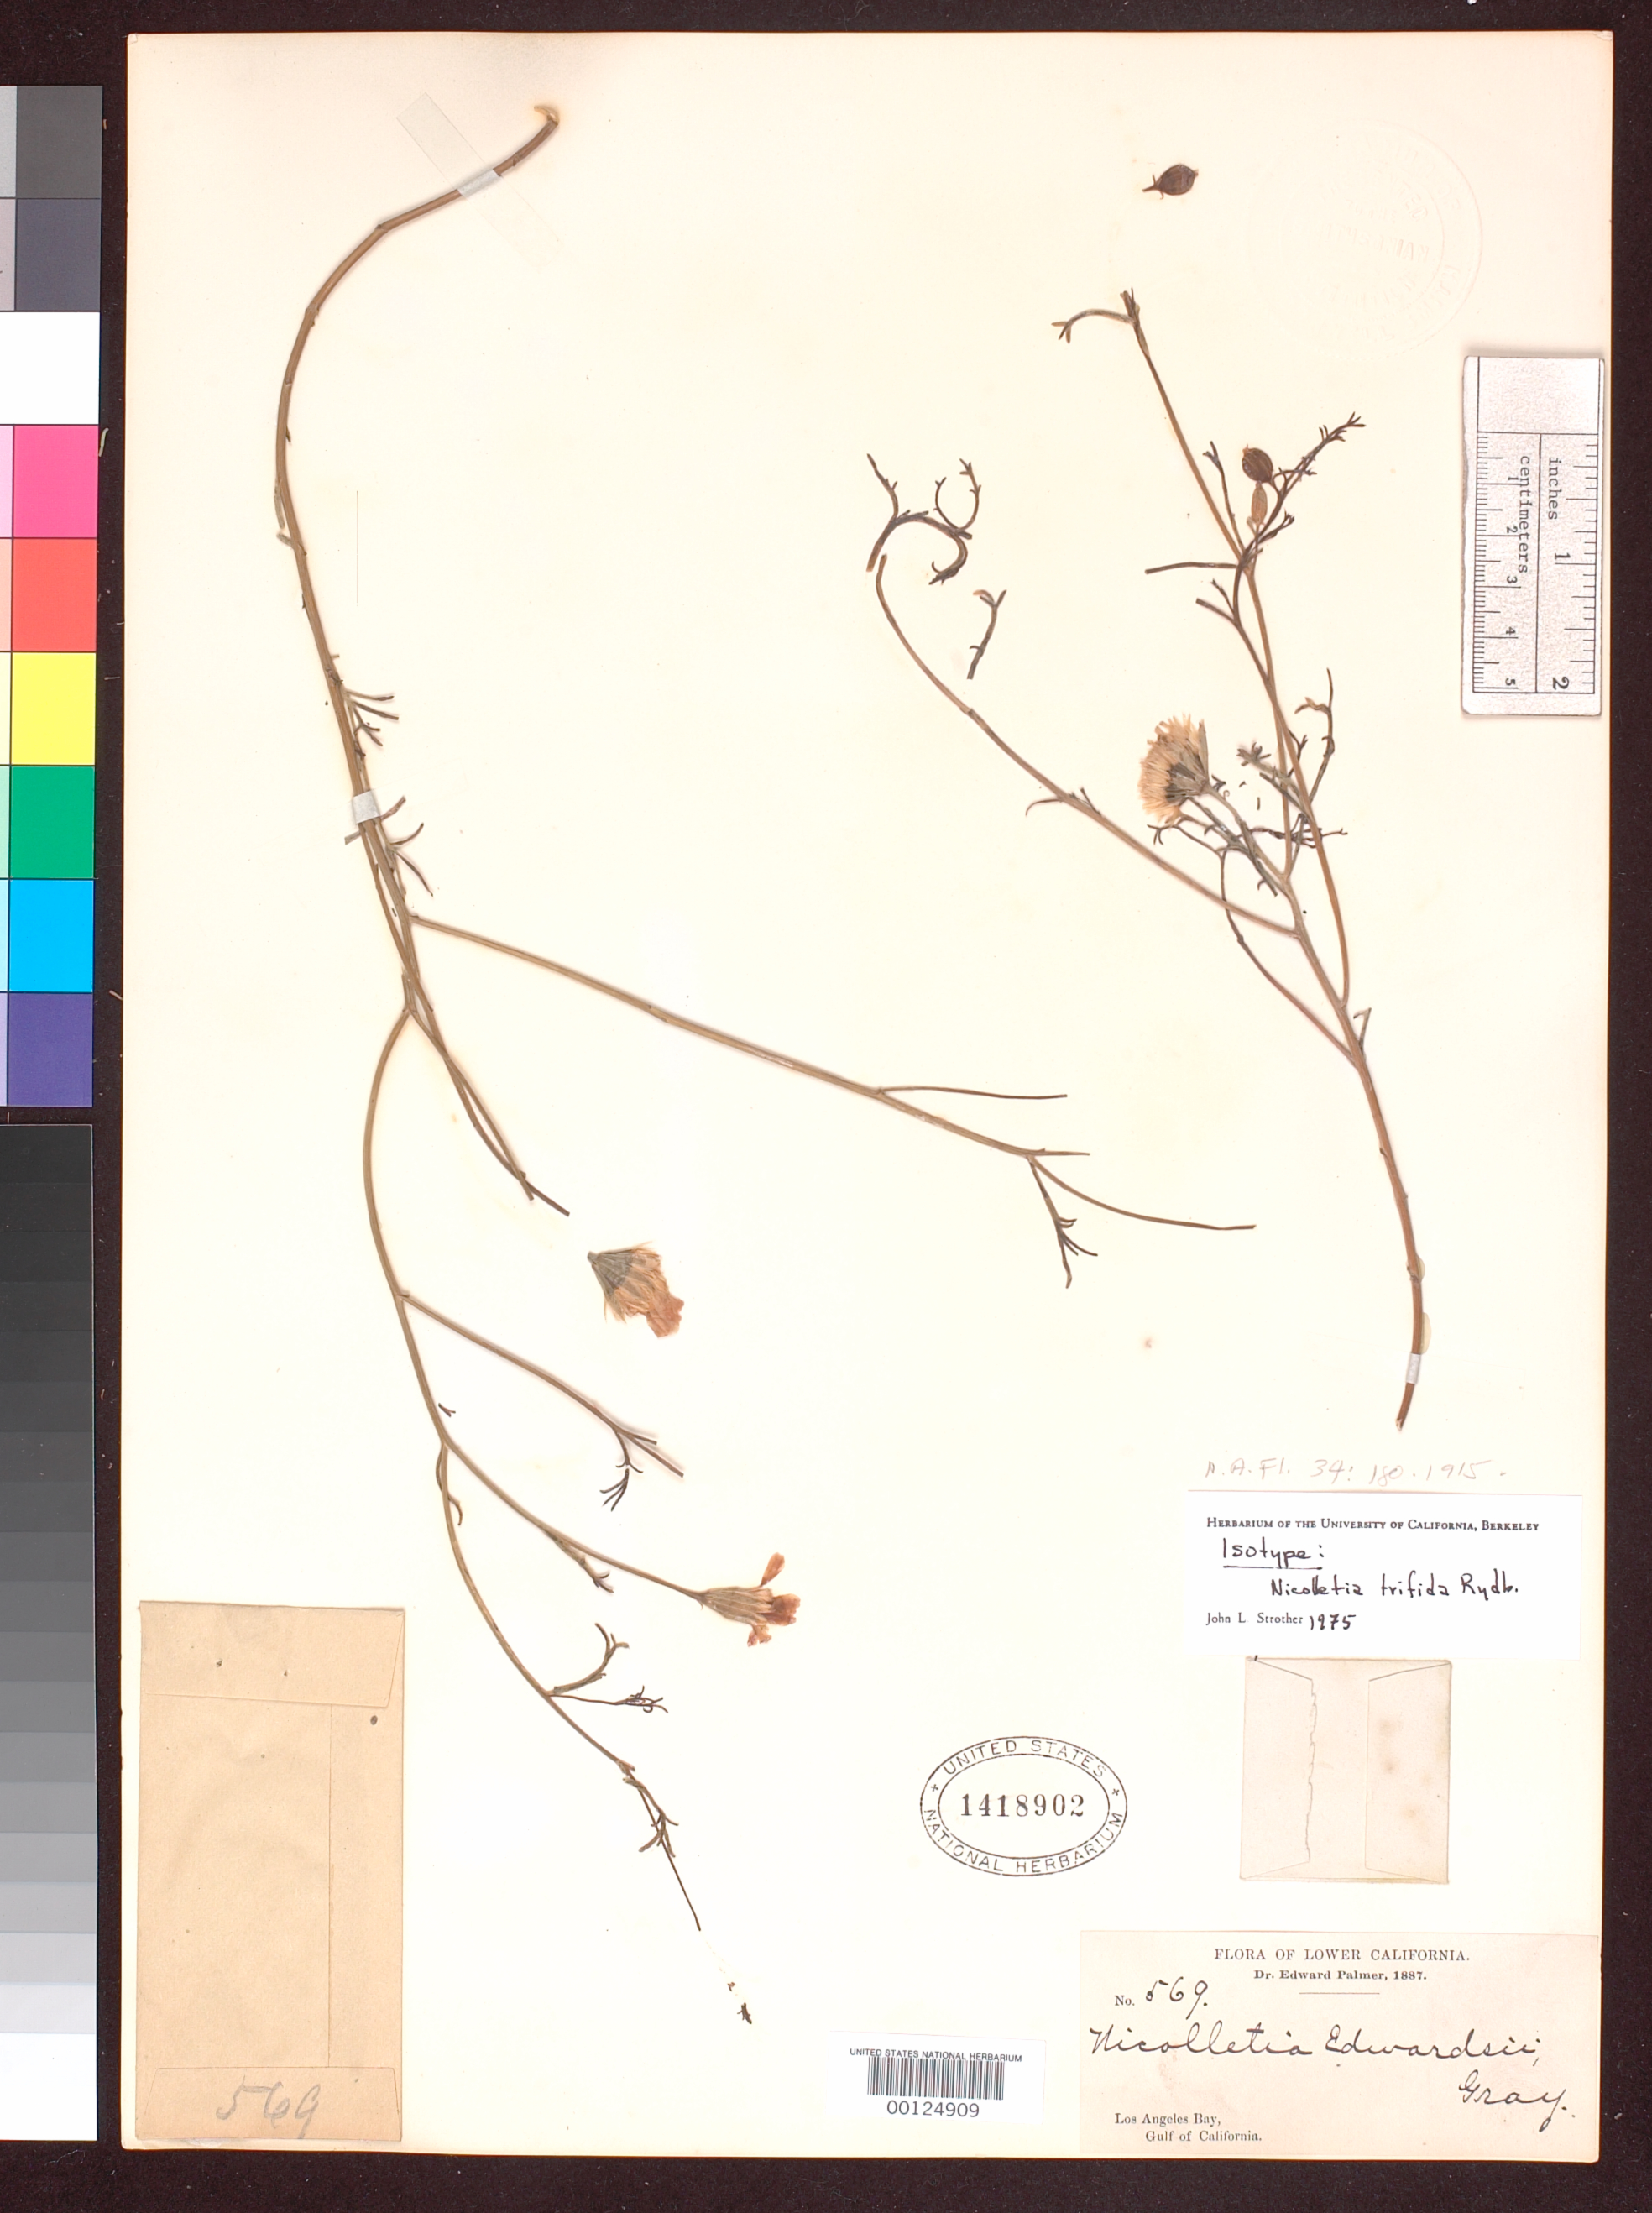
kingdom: Plantae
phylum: Tracheophyta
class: Magnoliopsida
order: Asterales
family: Asteraceae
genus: Nicolletia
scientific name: Nicolletia trifida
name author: Rydb.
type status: Isotype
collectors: E. Palmer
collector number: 569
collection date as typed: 1887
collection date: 1887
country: Mexico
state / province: Baja California Norte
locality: Los Angeles Bay, Gulf of California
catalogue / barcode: US 1418902